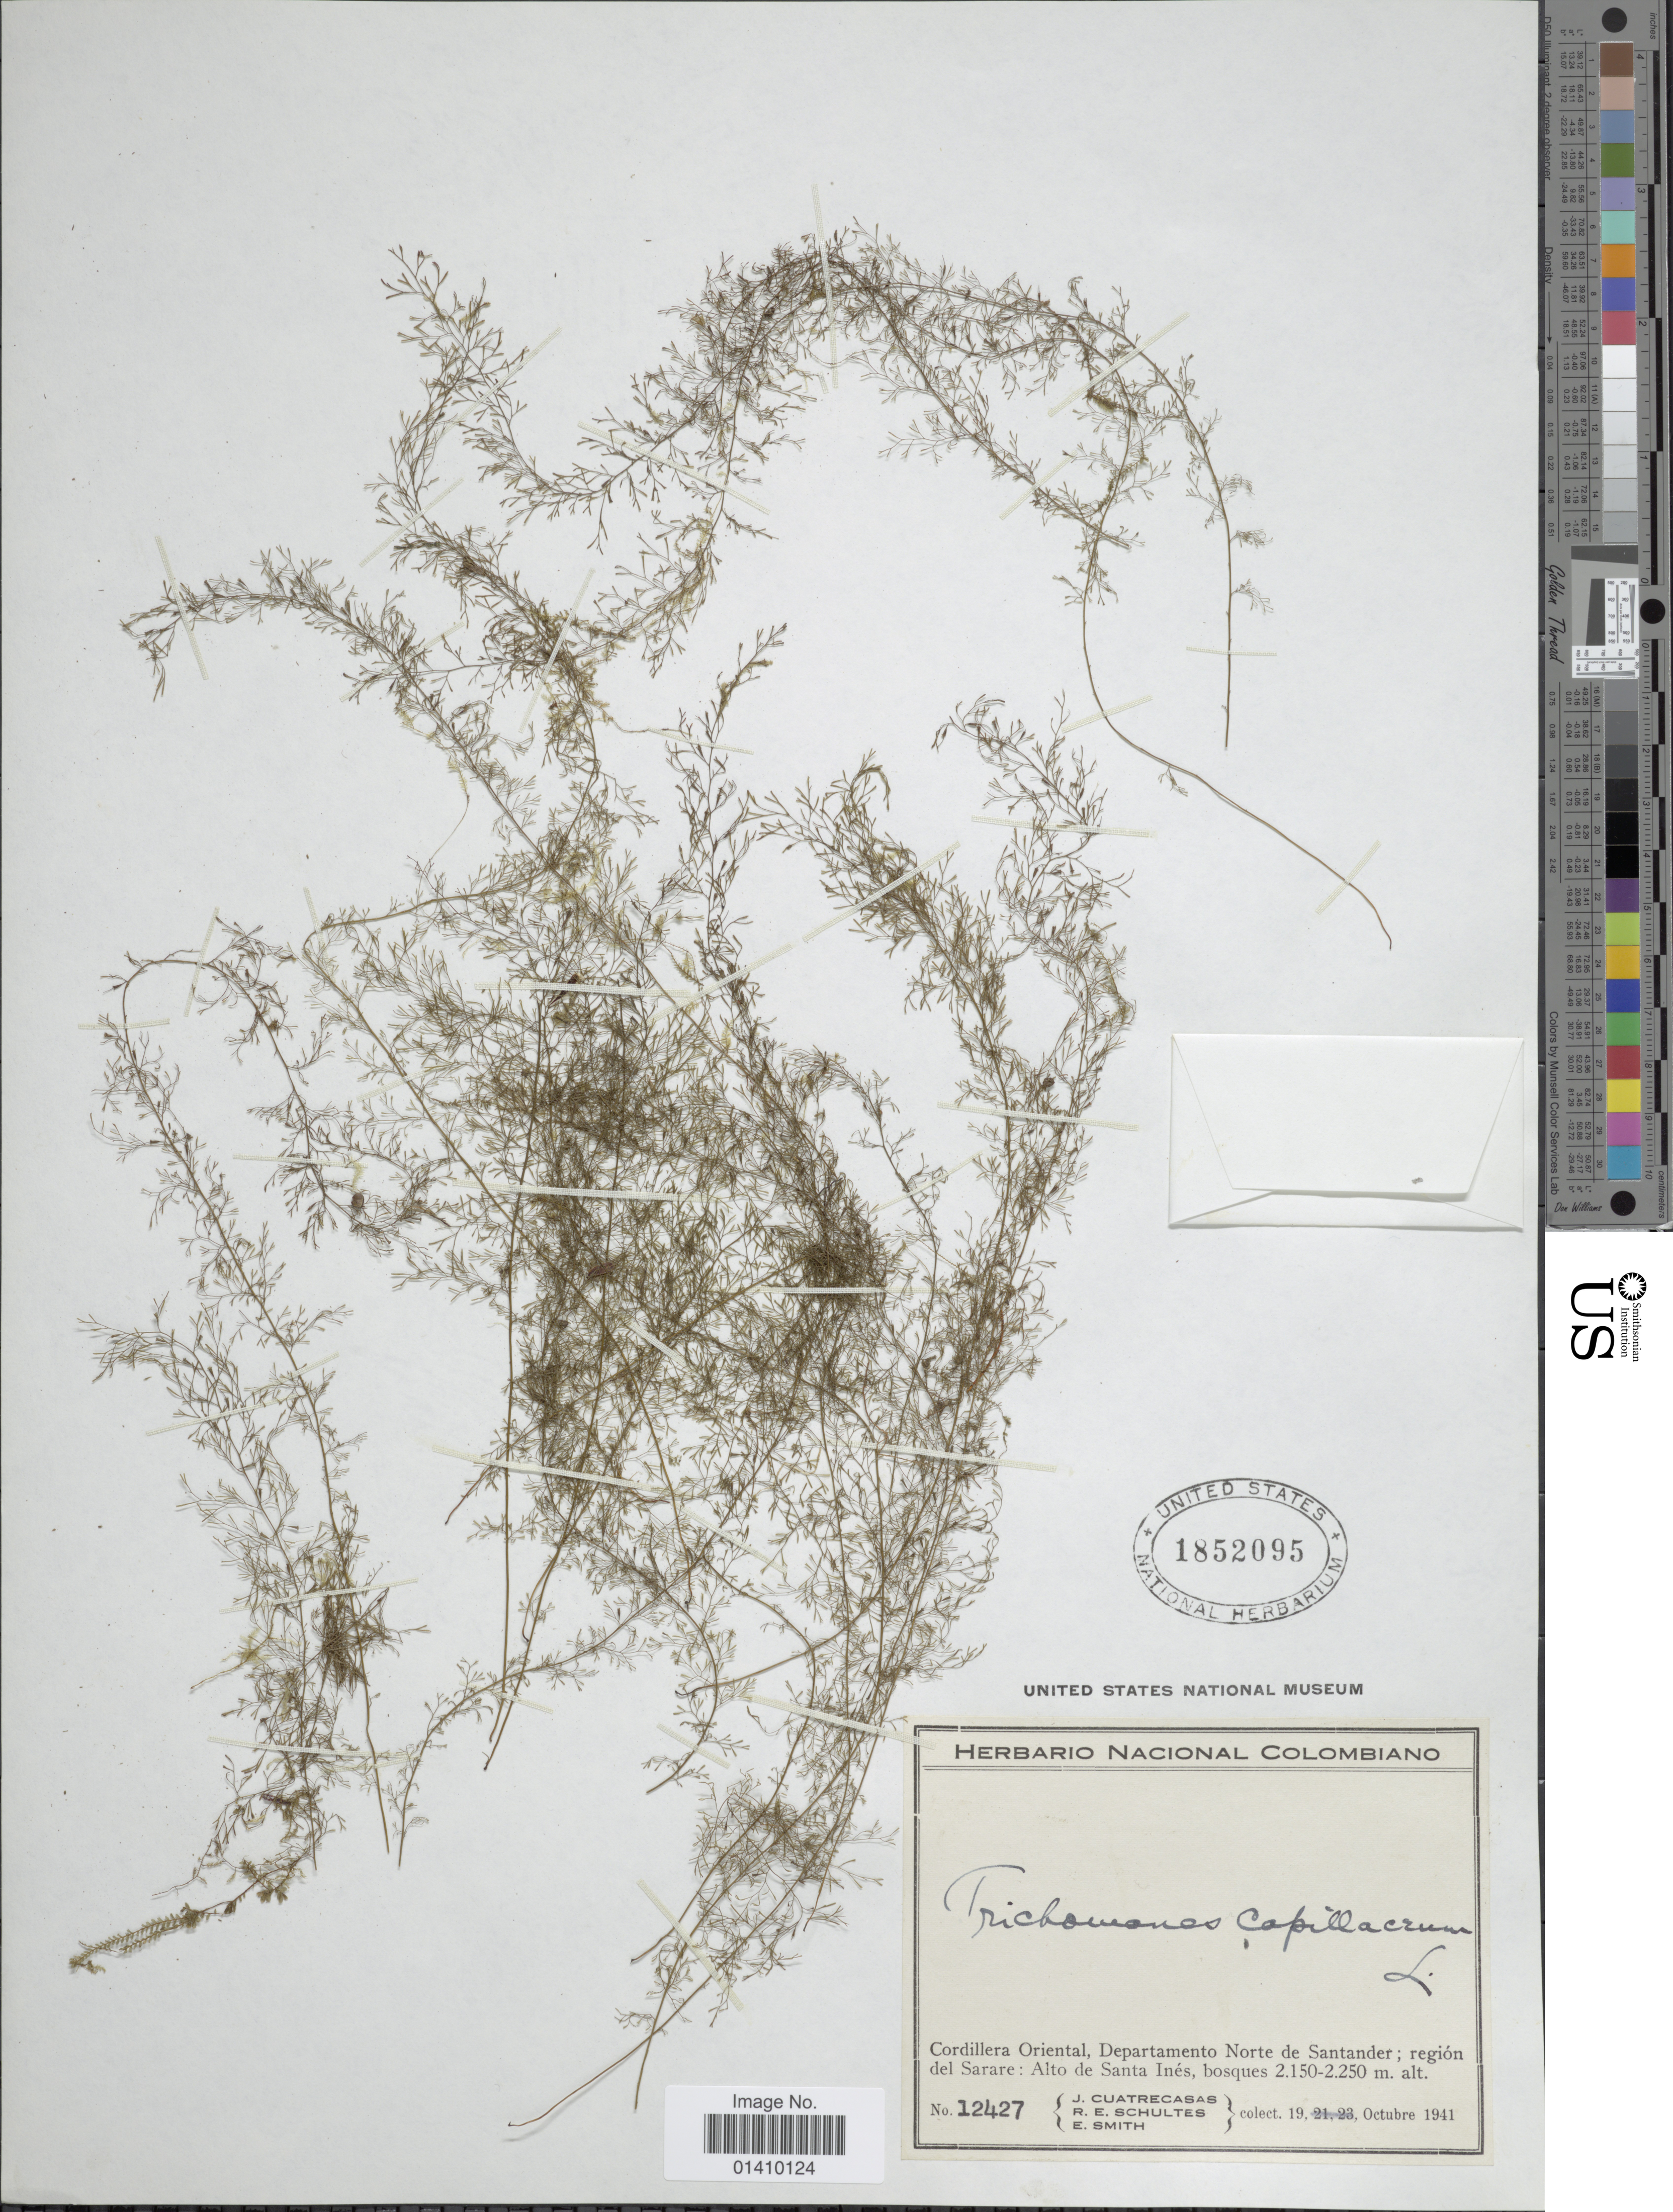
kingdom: Plantae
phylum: Tracheophyta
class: Polypodiopsida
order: Hymenophyllales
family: Hymenophyllaceae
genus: Polyphlebium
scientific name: Polyphlebium capillaceum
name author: (L.) Ebihara & Dubuisson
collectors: J. Cuatrecasas, R. E. Schultes & C. E. Smith Jr.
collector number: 12427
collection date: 1941-10-19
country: Colombia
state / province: Norte de Santander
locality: Cordillera Orienrtal: region del Sarare: Alto de Santa Ines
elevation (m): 2150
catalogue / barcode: US 1852095